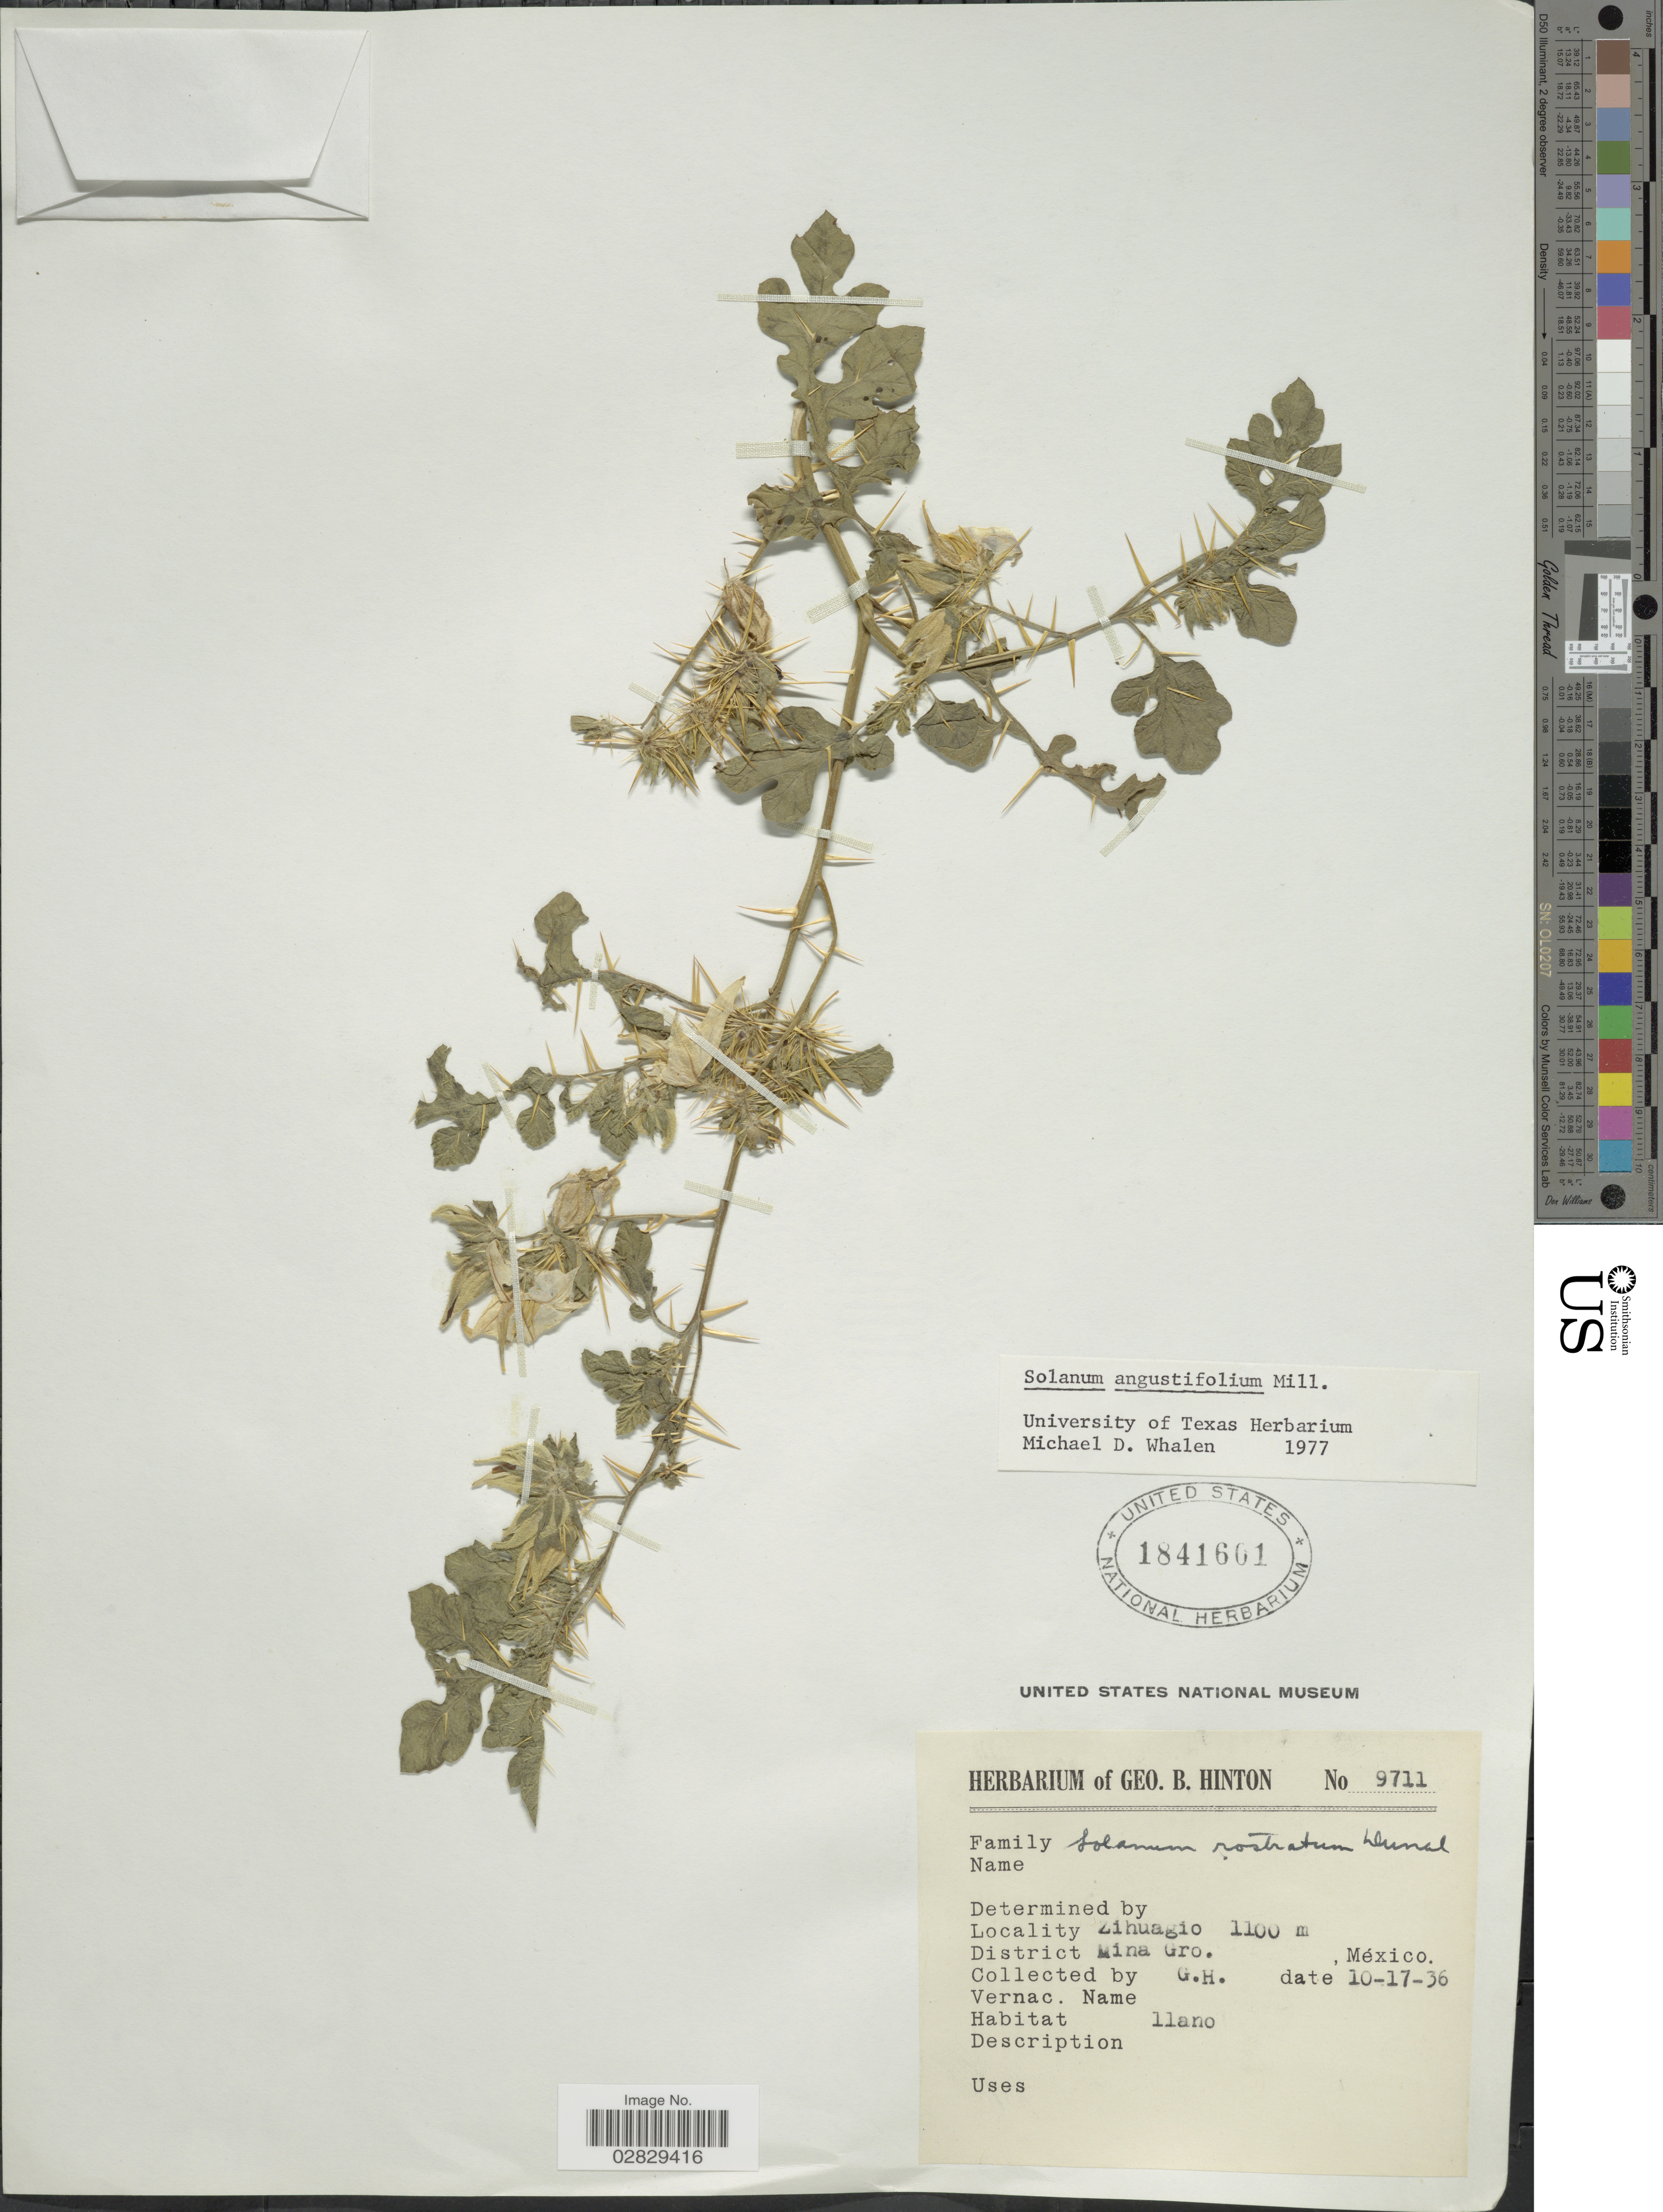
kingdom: Plantae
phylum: Tracheophyta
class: Magnoliopsida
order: Solanales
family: Solanaceae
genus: Solanum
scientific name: Solanum angustifolium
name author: Mill.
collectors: G. B. Hinton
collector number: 9711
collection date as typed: Transcribed d/m/y: 17/10/36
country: Mexico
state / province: México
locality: Zihuagio. District Mina Gro.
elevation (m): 1100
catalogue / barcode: US 1841601